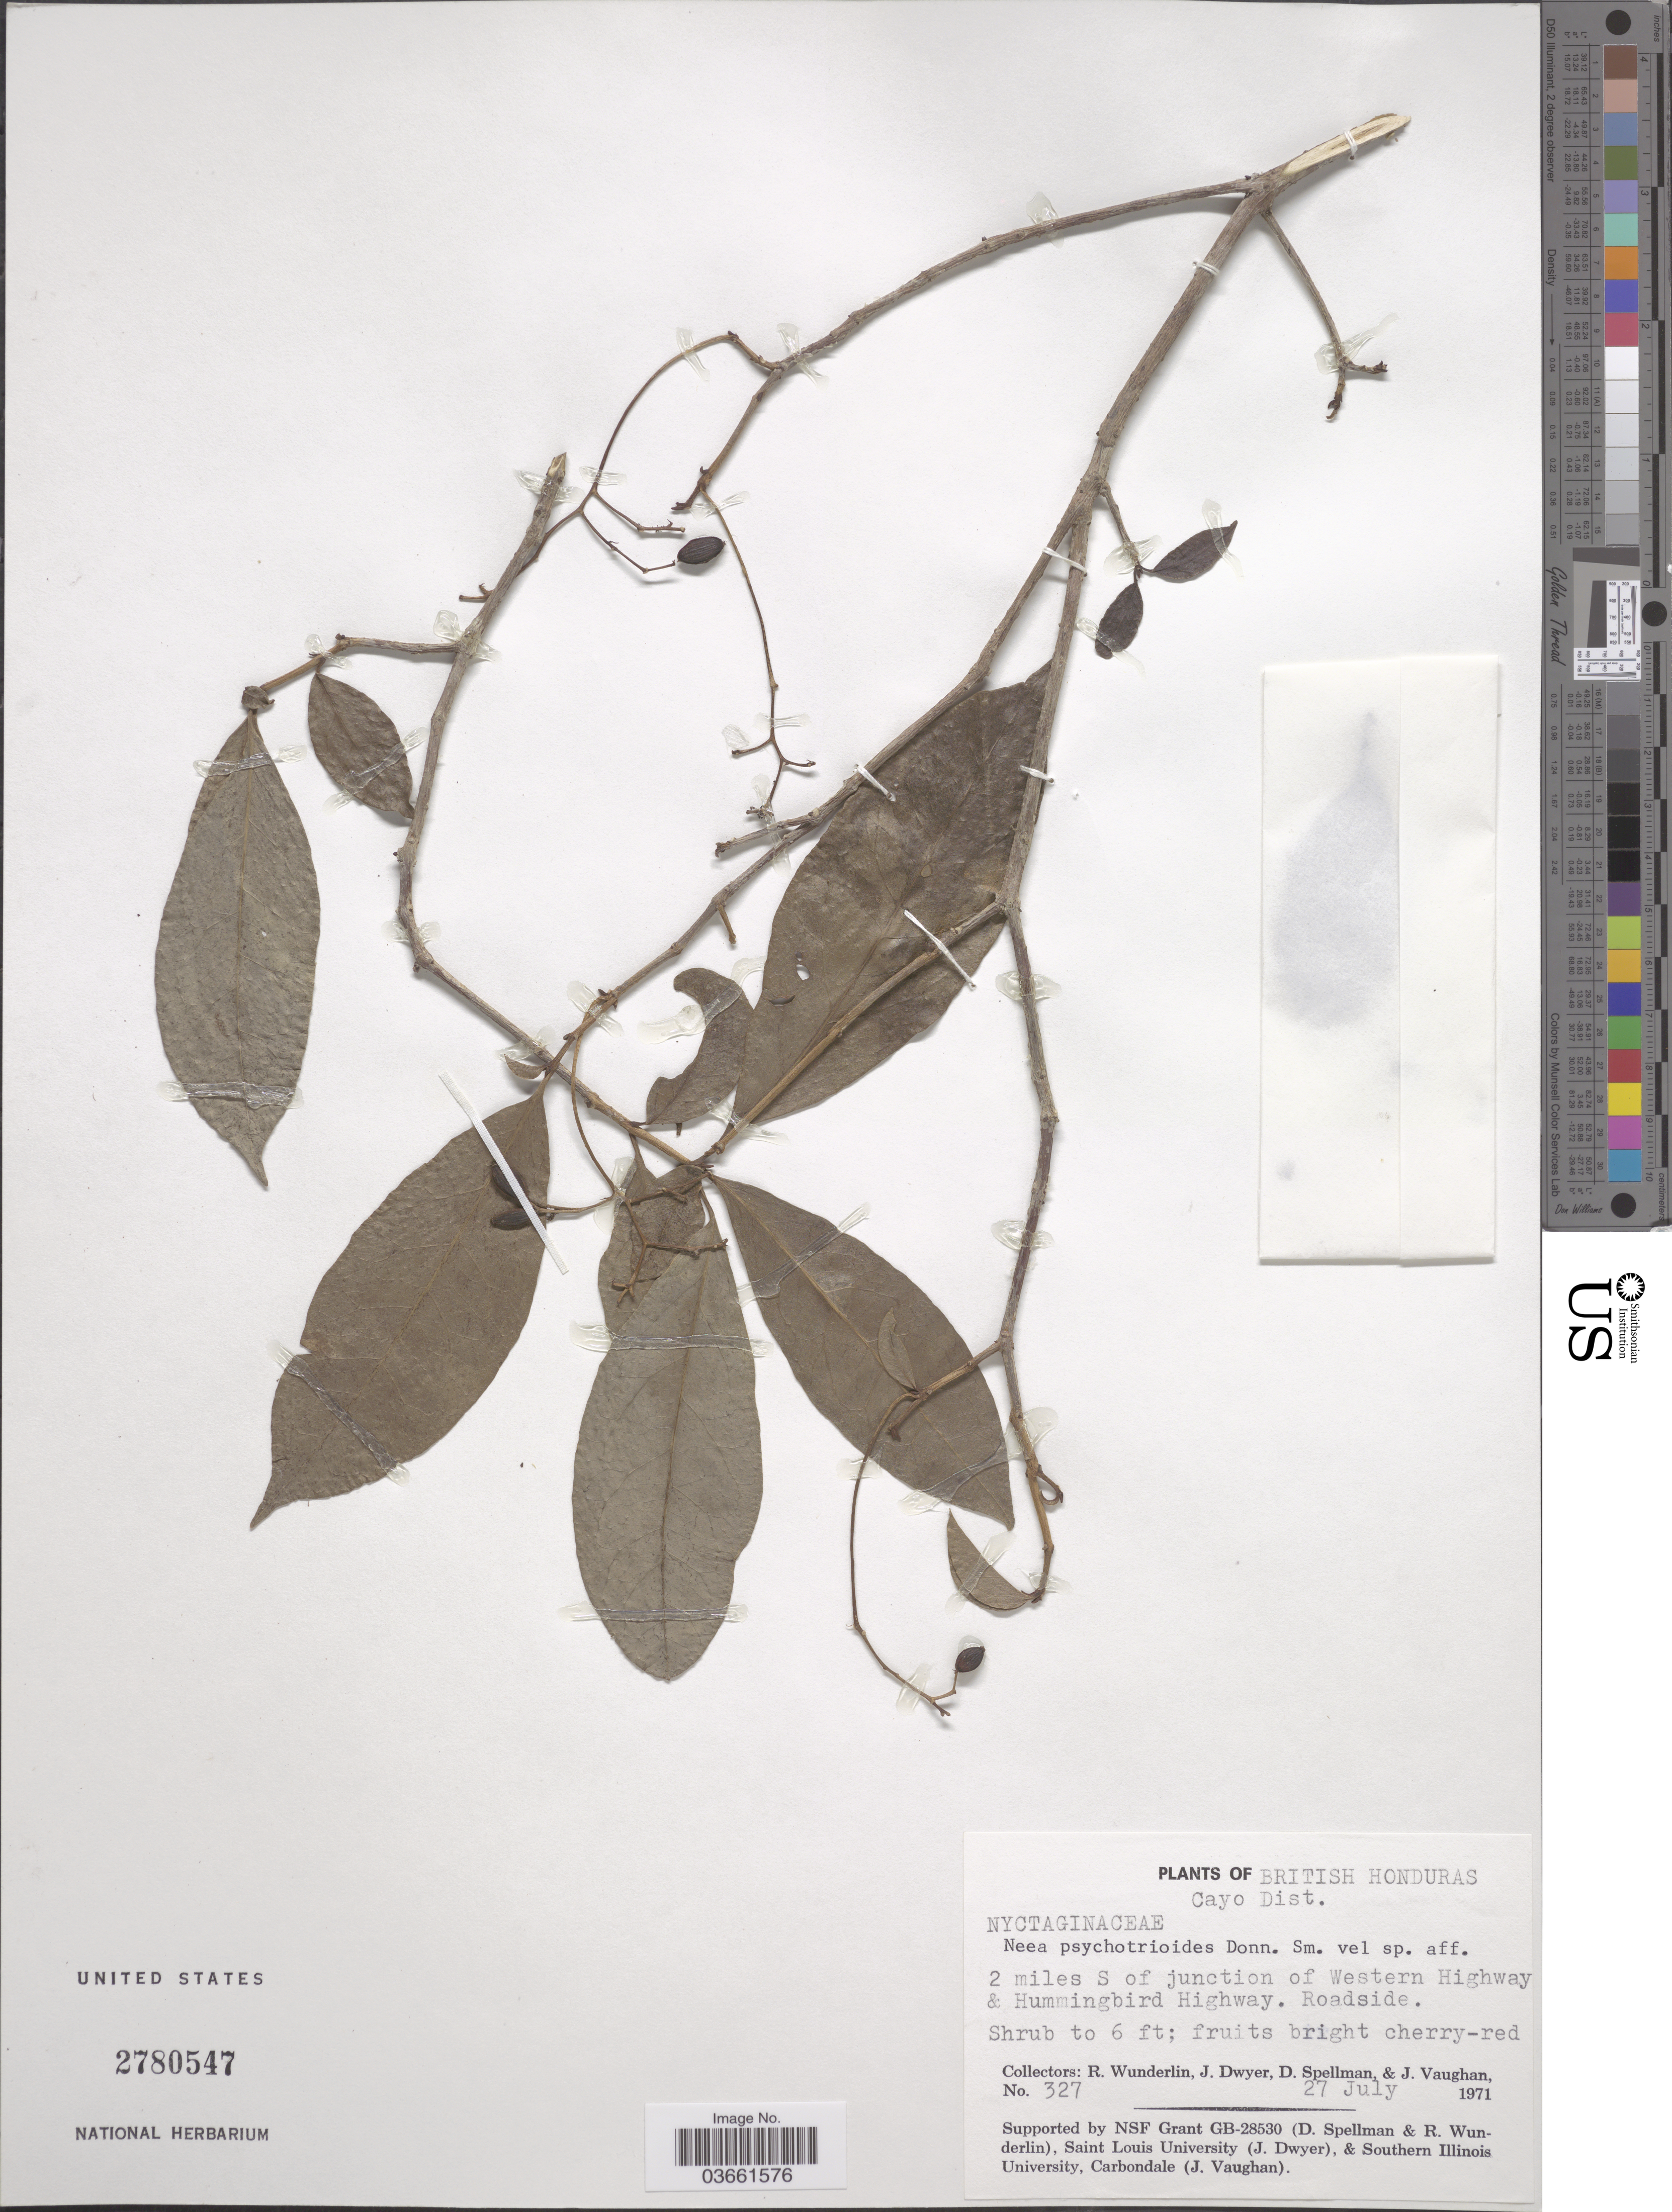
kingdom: Plantae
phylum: Tracheophyta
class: Magnoliopsida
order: Caryophyllales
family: Nyctaginaceae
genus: Neea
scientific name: Neea psychotrioides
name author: Donn. Sm.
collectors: R. Wunderlin, J. Dwyer, D. Spellman & J. Vaughan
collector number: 327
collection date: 1971-07-27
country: Belize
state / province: Cayo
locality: Cayo Dist. 2 miles S of junction of Western Highway & Hummingbird Highway.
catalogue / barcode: US 2780547